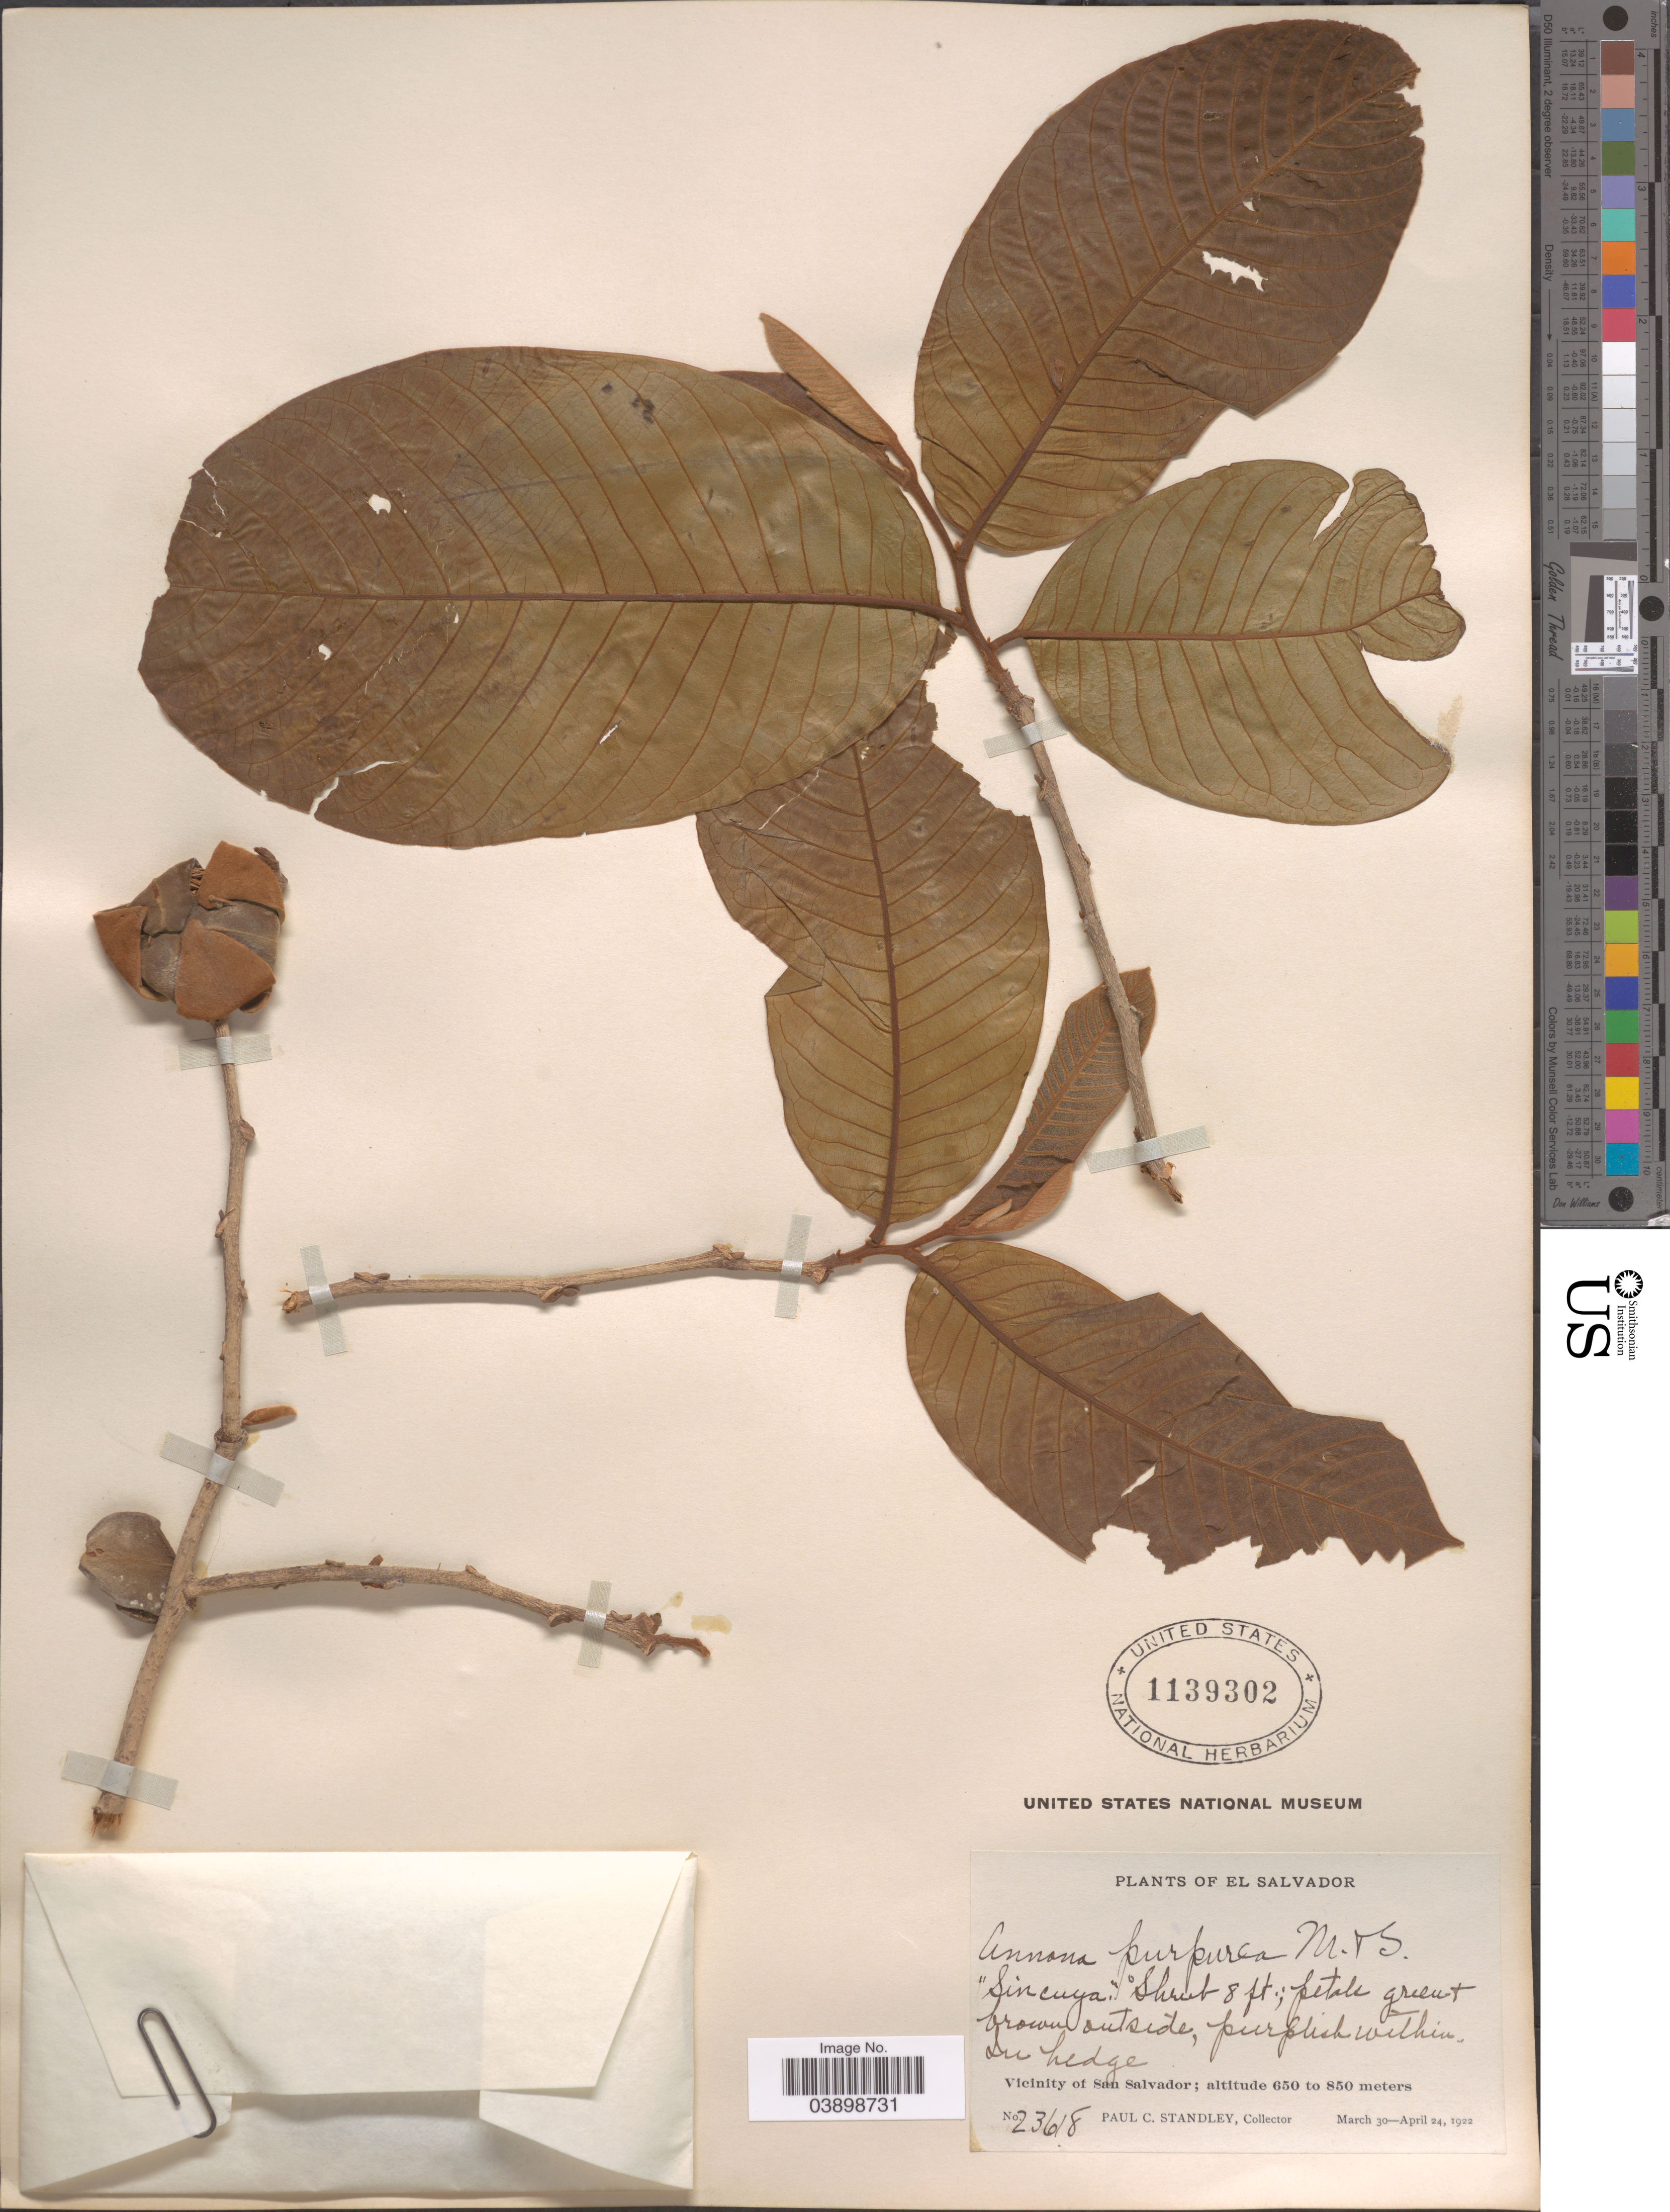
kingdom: Plantae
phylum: Tracheophyta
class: Magnoliopsida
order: Magnoliales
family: Annonaceae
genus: Annona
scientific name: Annona purpurea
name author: Moc. & Sessé ex Dunal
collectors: P. C. Standley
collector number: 23618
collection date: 1922-03-30/1922-04-24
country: El Salvador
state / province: San Salvador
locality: Vicinity of San Salvador.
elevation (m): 650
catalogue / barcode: US 1139302